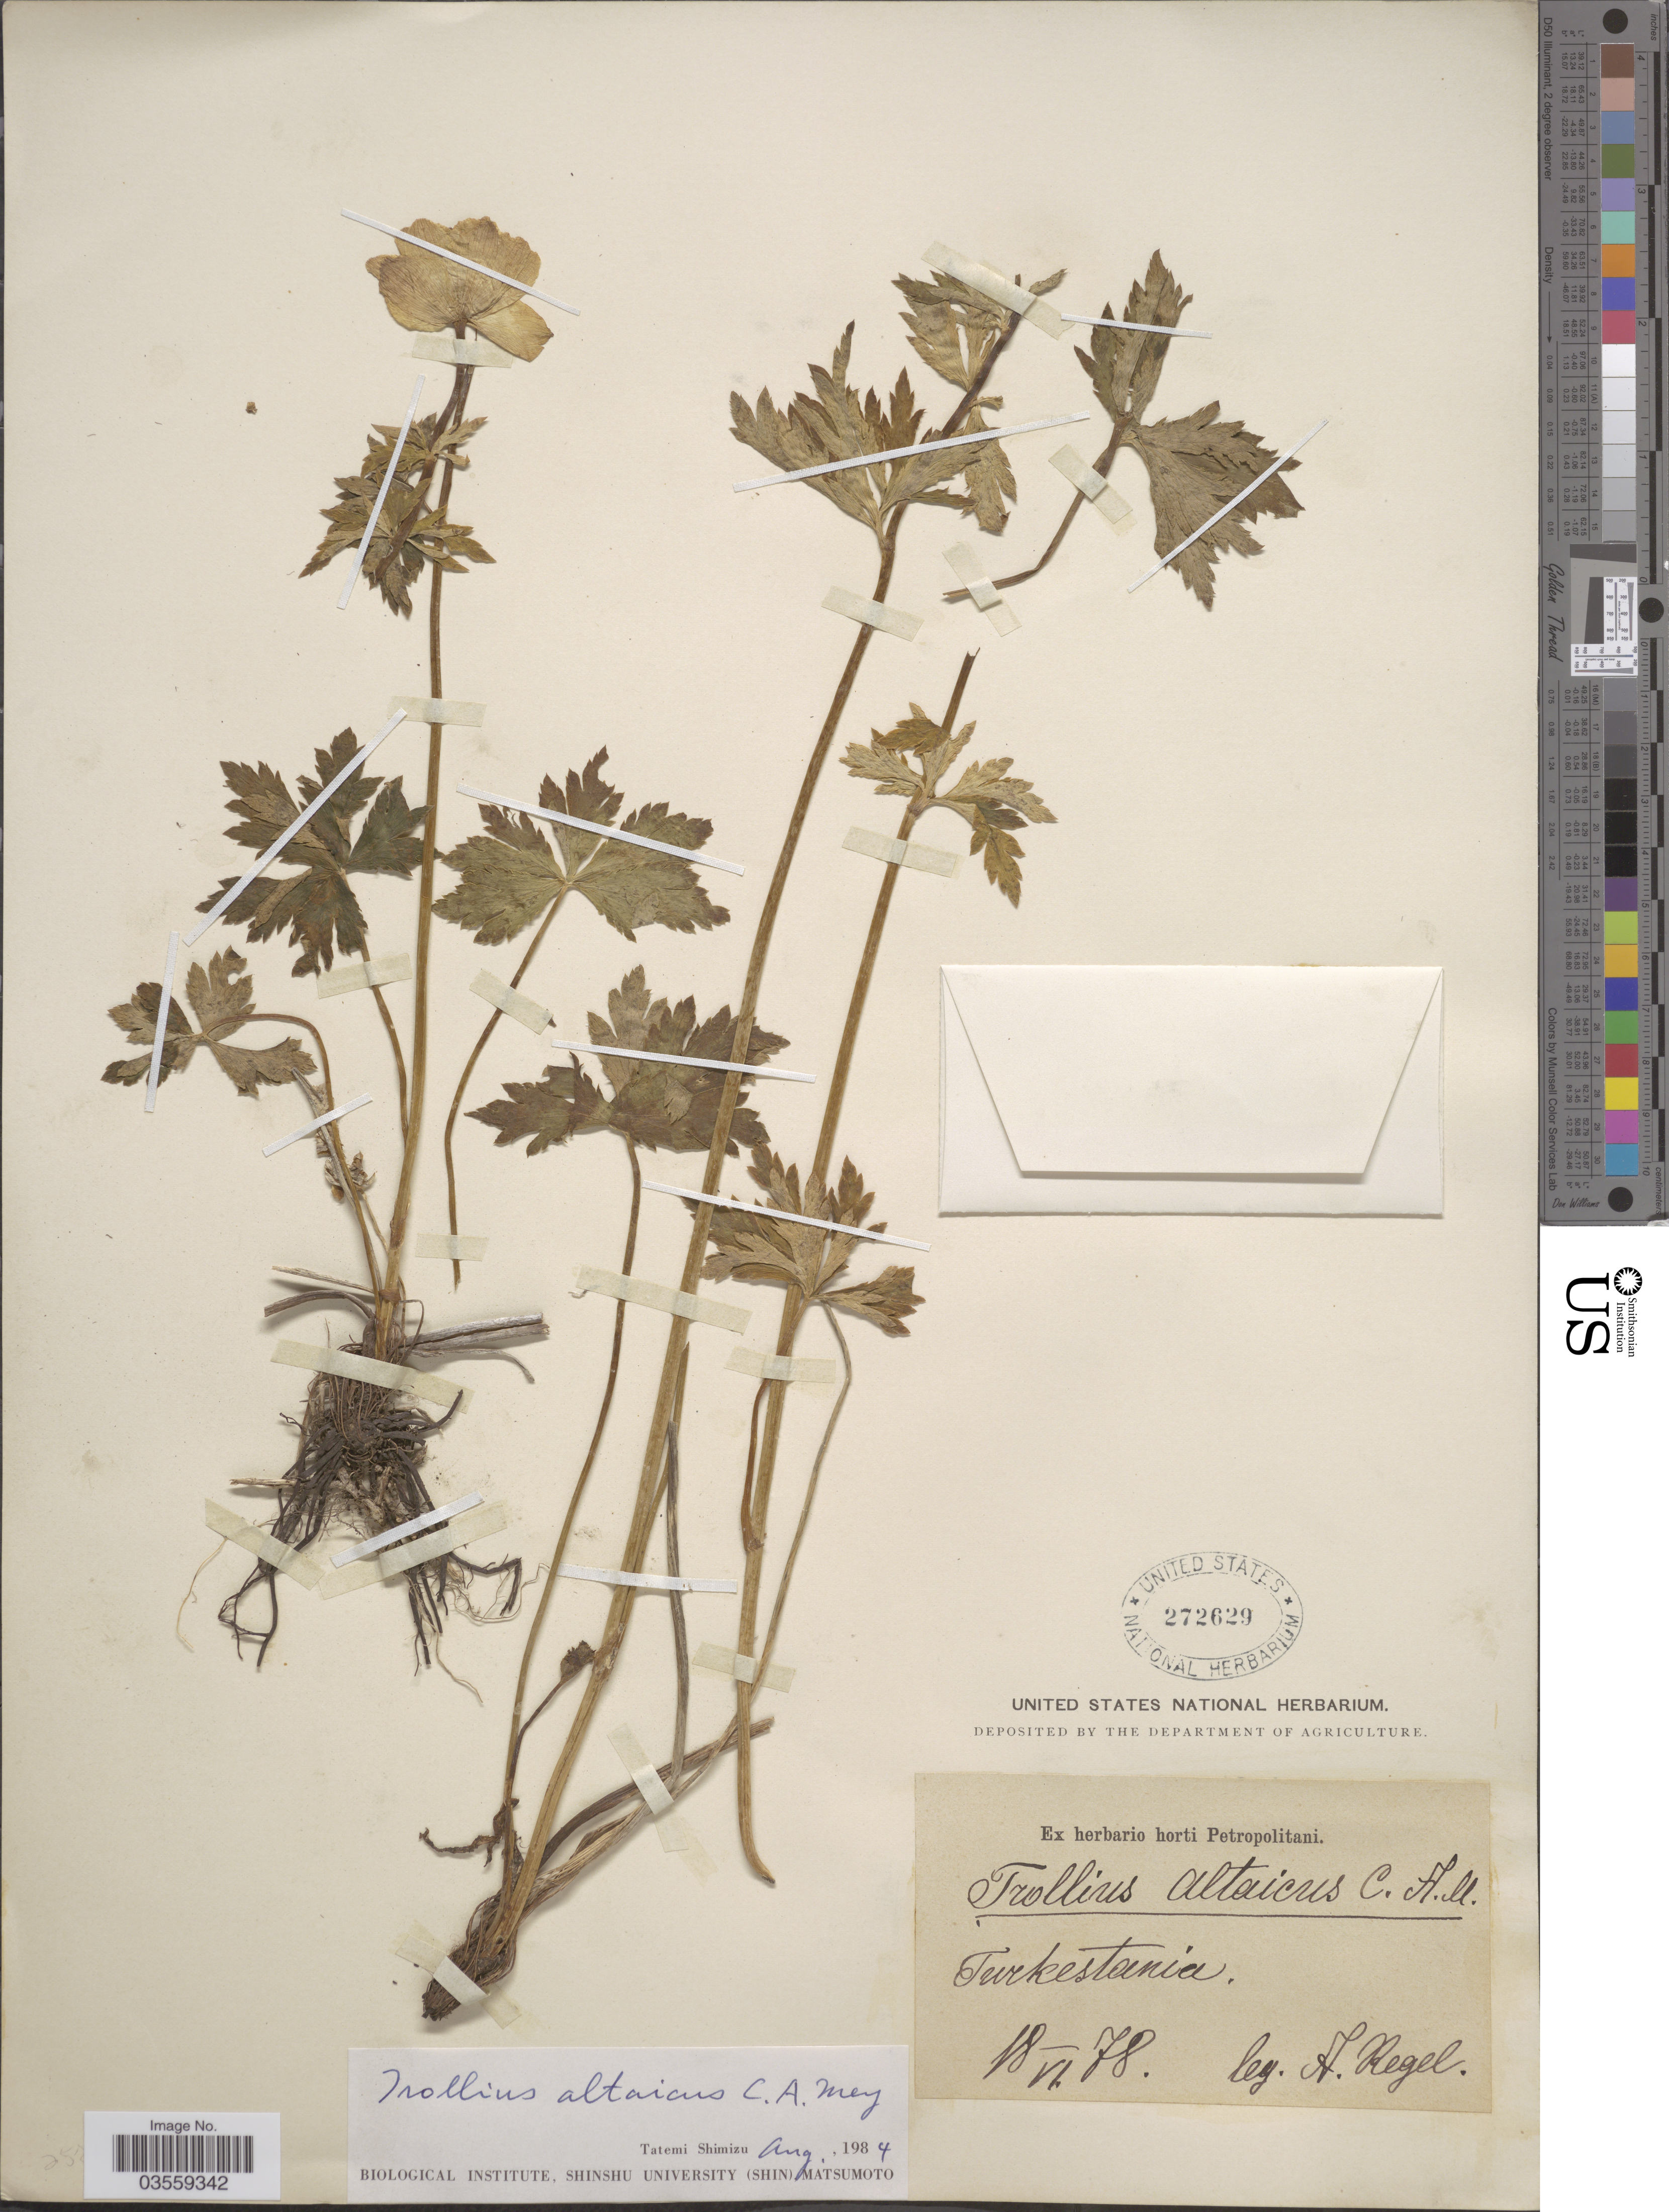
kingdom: Plantae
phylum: Tracheophyta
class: Magnoliopsida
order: Ranunculales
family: Ranunculaceae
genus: Trollius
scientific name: Trollius altaicus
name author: C.A. Mey.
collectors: A. Regel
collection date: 1878-06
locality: Turkestania.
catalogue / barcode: US 272629